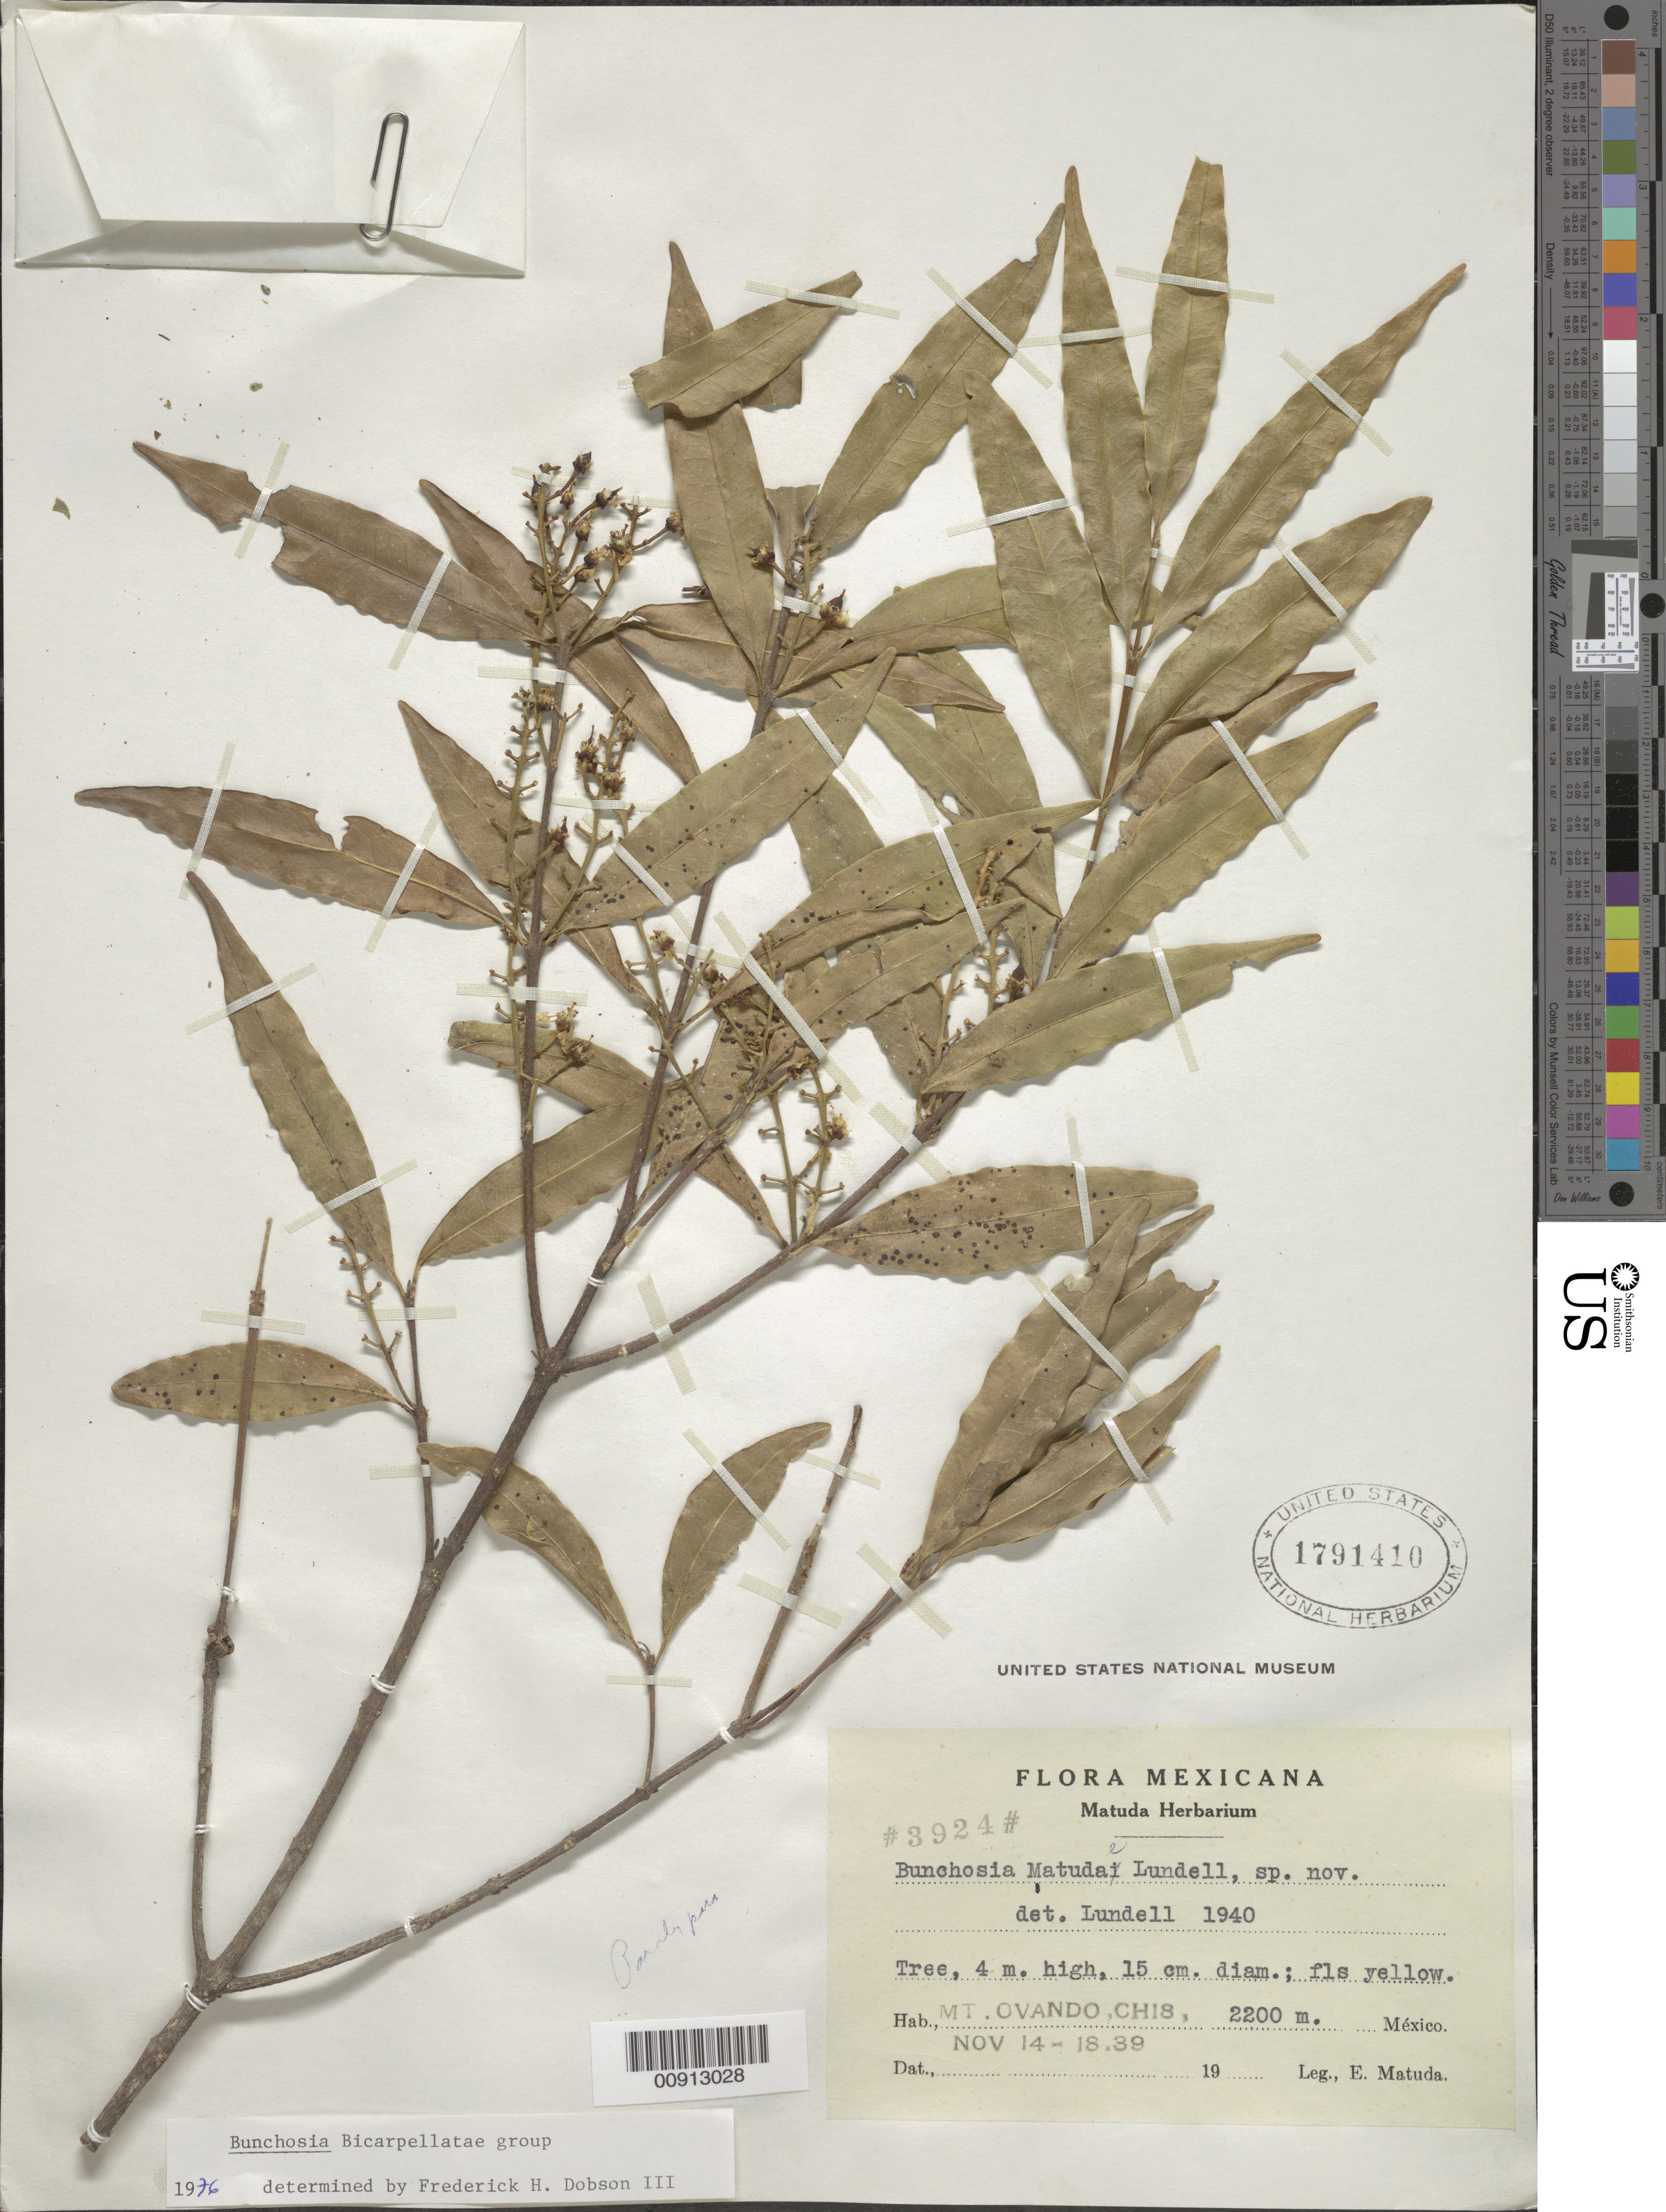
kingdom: Plantae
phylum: Tracheophyta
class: Magnoliopsida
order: Malpighiales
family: Malpighiaceae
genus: Bunchosia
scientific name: Bunchosia matudae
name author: Lundell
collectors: C. G. Pringle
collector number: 3924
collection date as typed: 14 Nov 1939 to 18 Nov 1939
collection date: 1939-11-14/1939-11-18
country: Mexico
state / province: Chiapas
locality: Mt. Ovando, Chiapas.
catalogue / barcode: US 1791410